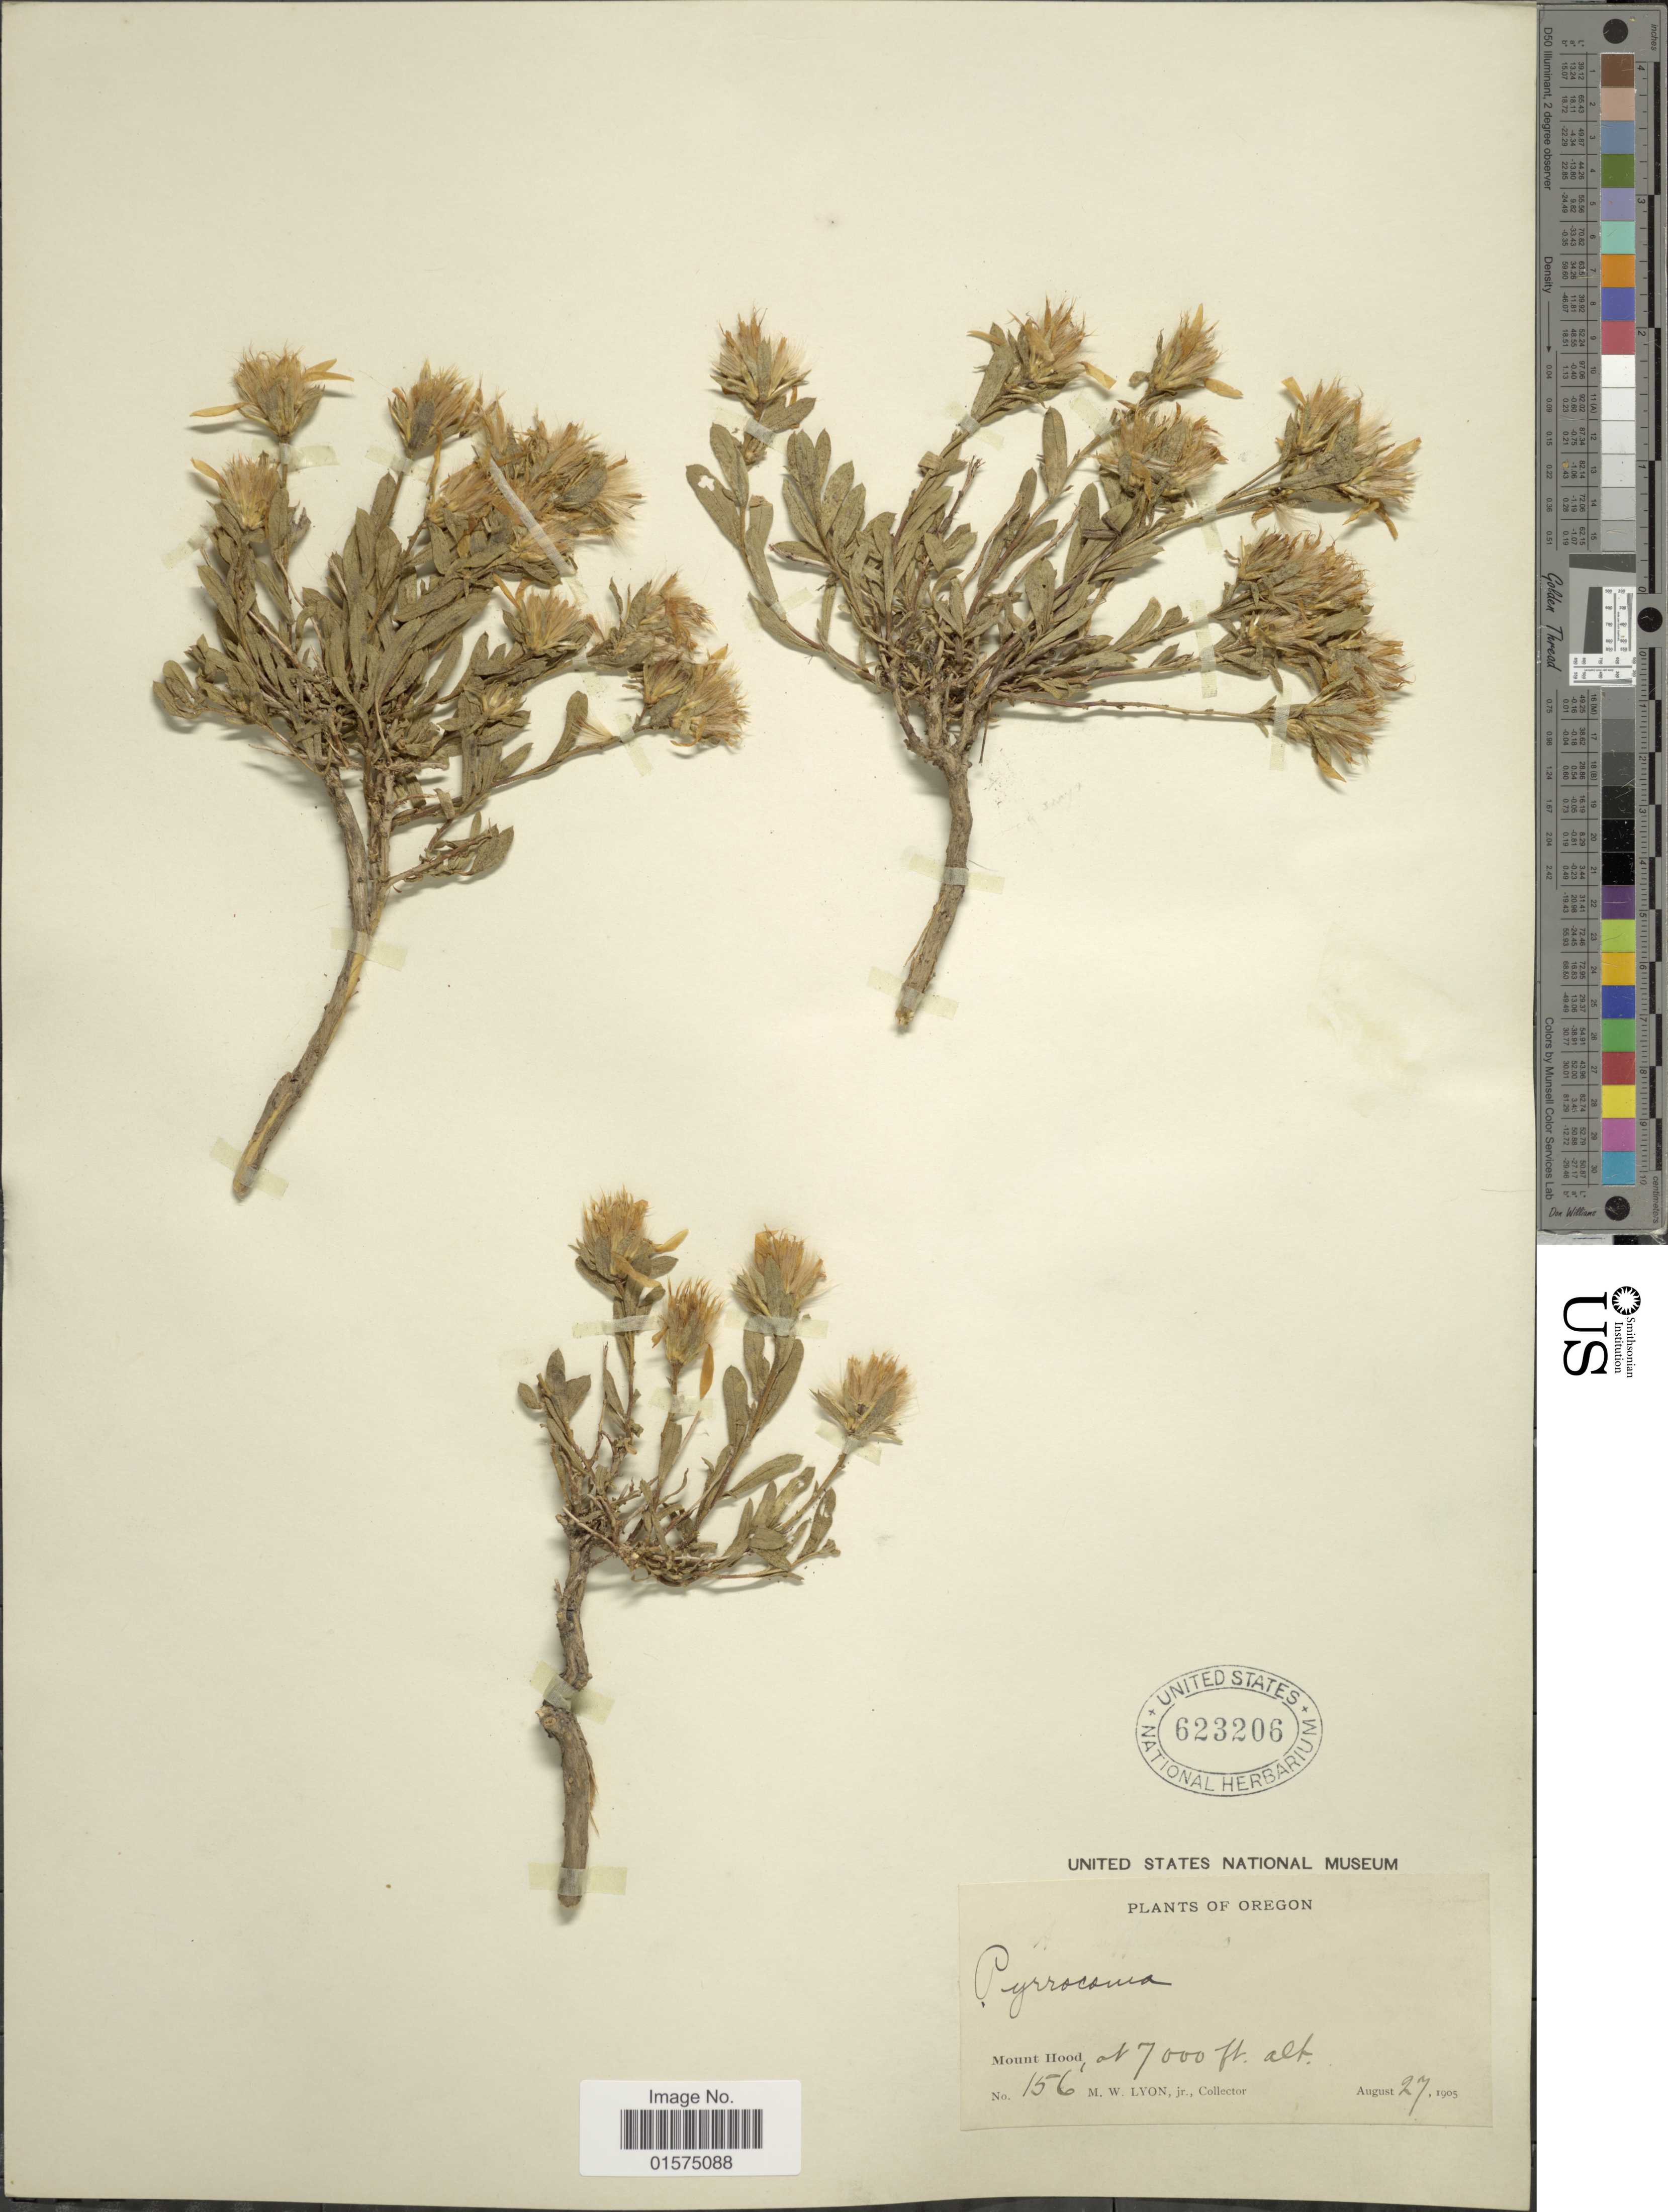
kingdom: Plantae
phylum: Tracheophyta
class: Magnoliopsida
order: Asterales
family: Asteraceae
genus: Ericameria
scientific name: Ericameria greenei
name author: (A. Gray) G.L. Nesom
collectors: M. Lyon Jr.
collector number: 156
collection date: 1905-08-27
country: United States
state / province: Oregon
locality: Mount Hood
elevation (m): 2134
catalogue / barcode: US 623206